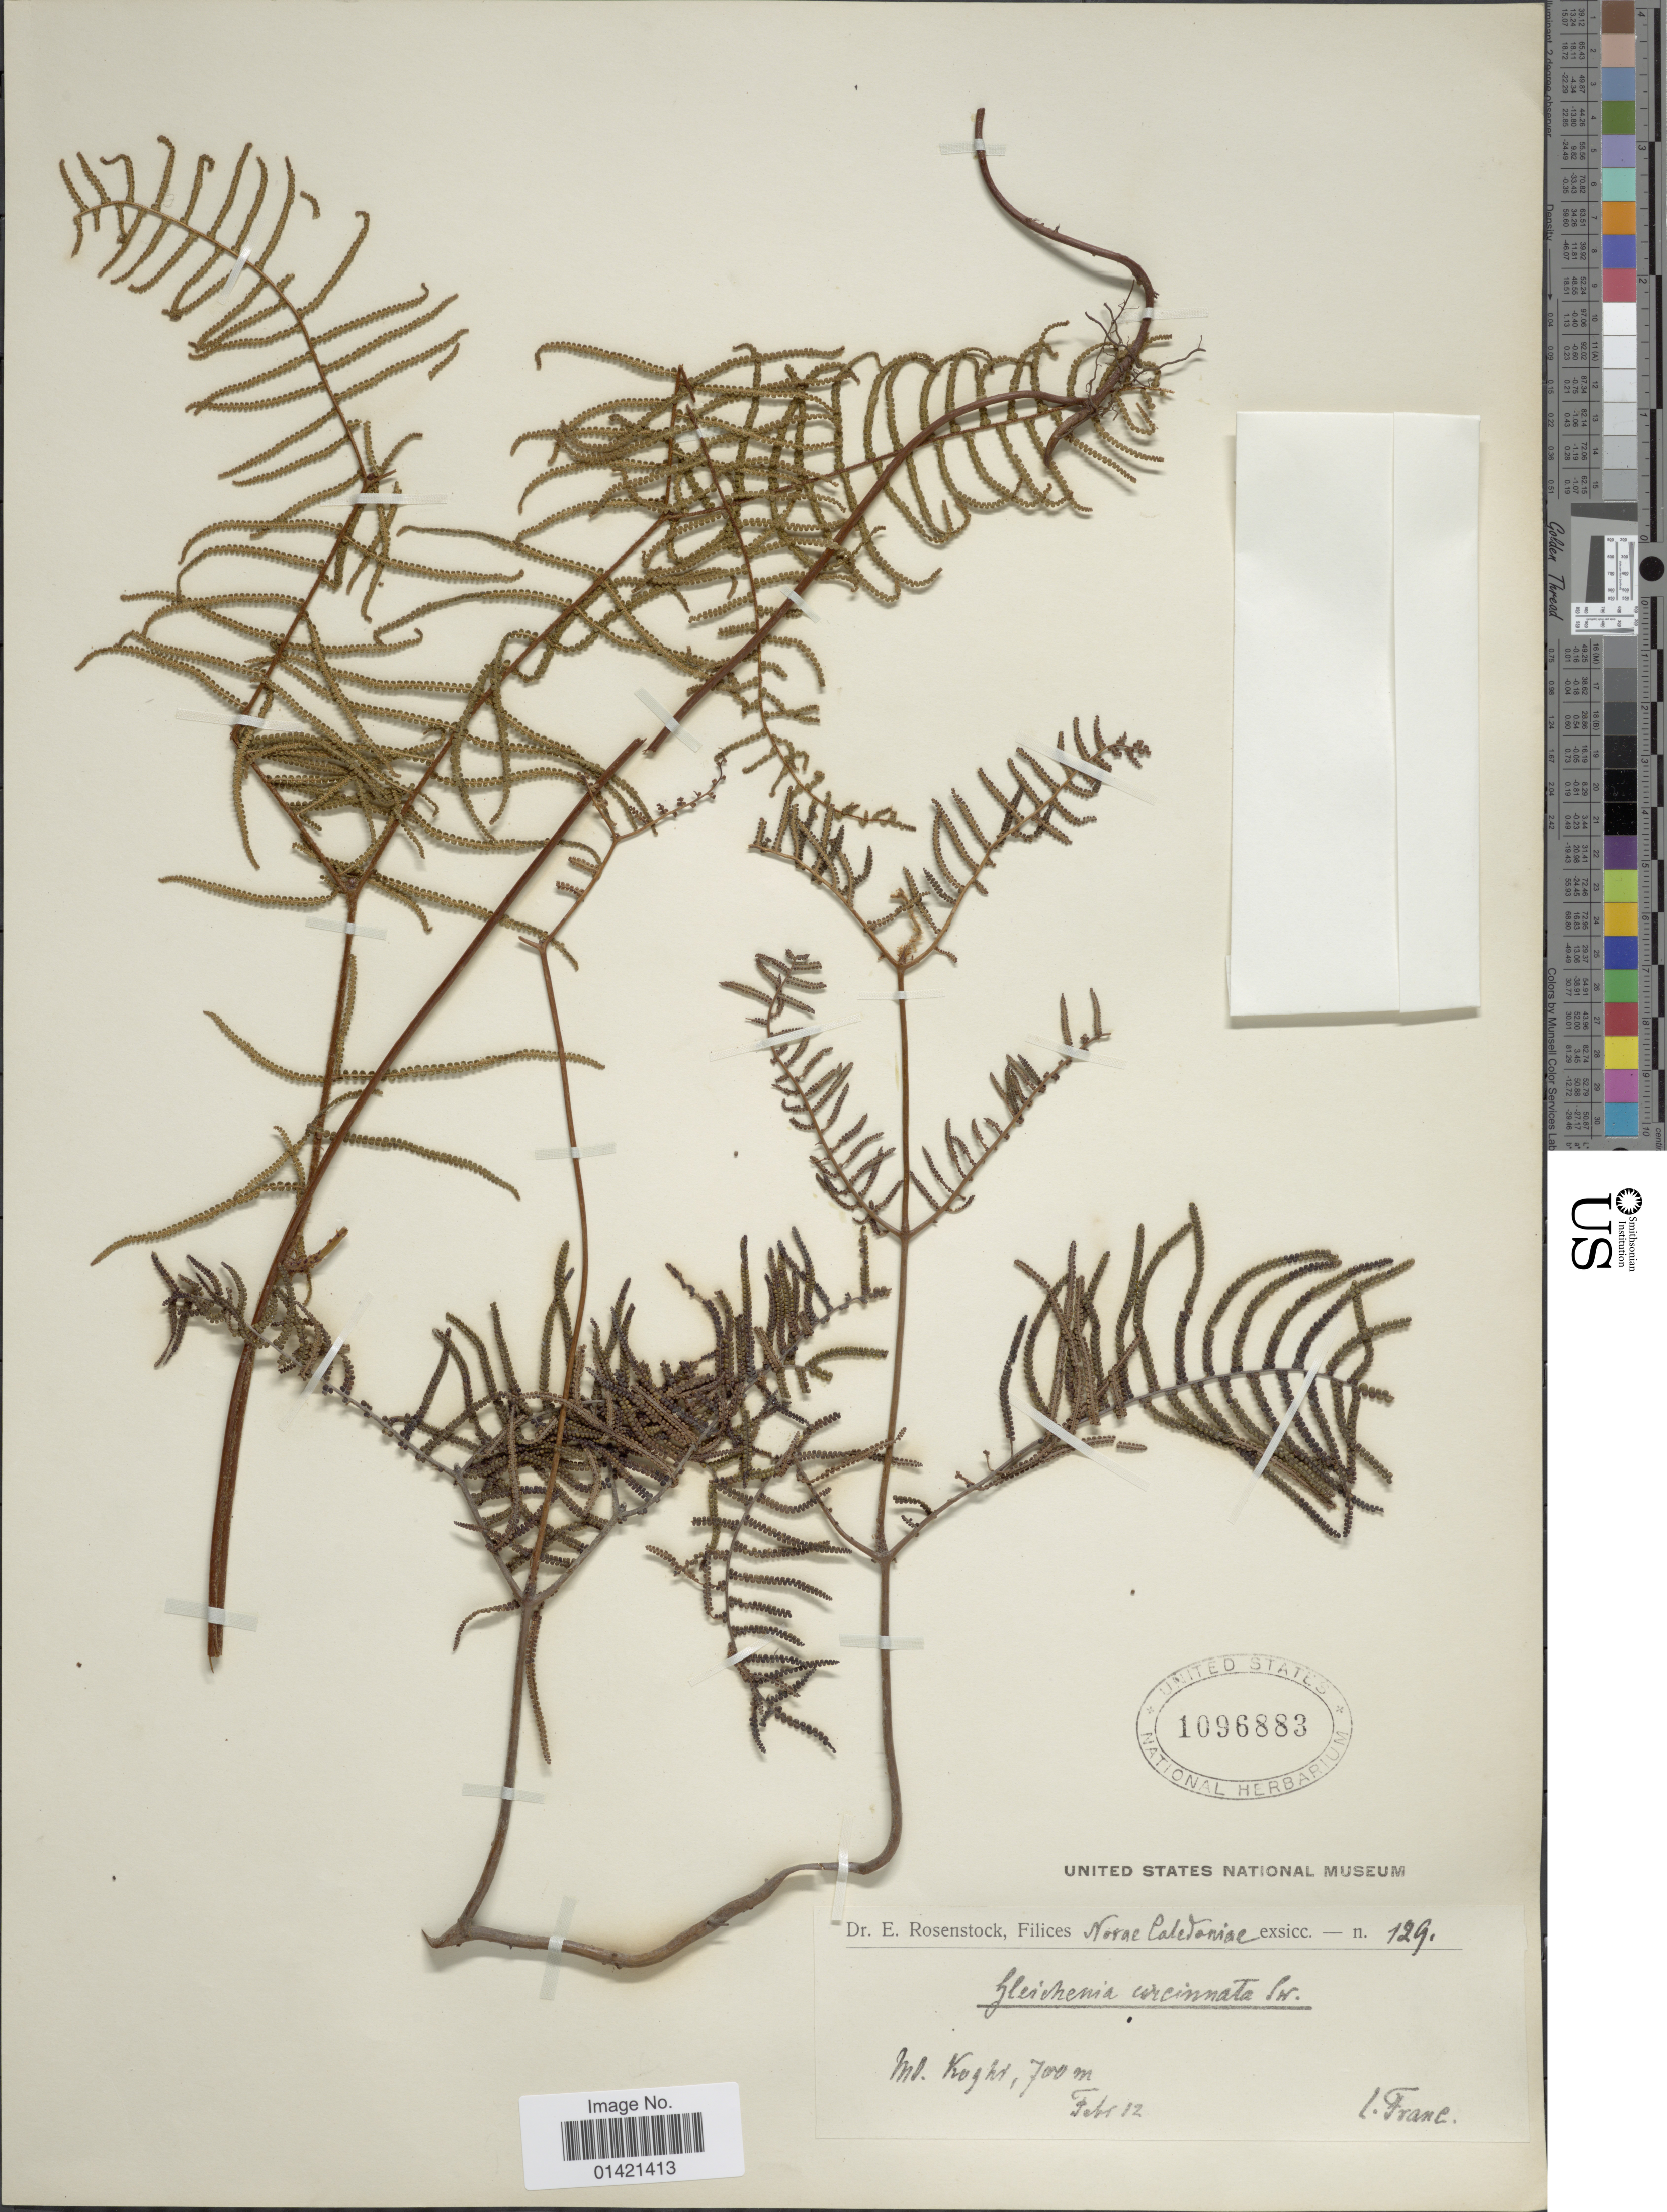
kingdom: Plantae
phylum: Tracheophyta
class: Polypodiopsida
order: Gleicheniales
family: Gleicheniaceae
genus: Gleichenia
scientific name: Gleichenia dicarpa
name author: R. Br.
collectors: Franc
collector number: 129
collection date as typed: Transcribed d/m/y: /2/12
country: New Caledonia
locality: Mt. Koghi.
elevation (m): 700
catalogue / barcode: US 1096883